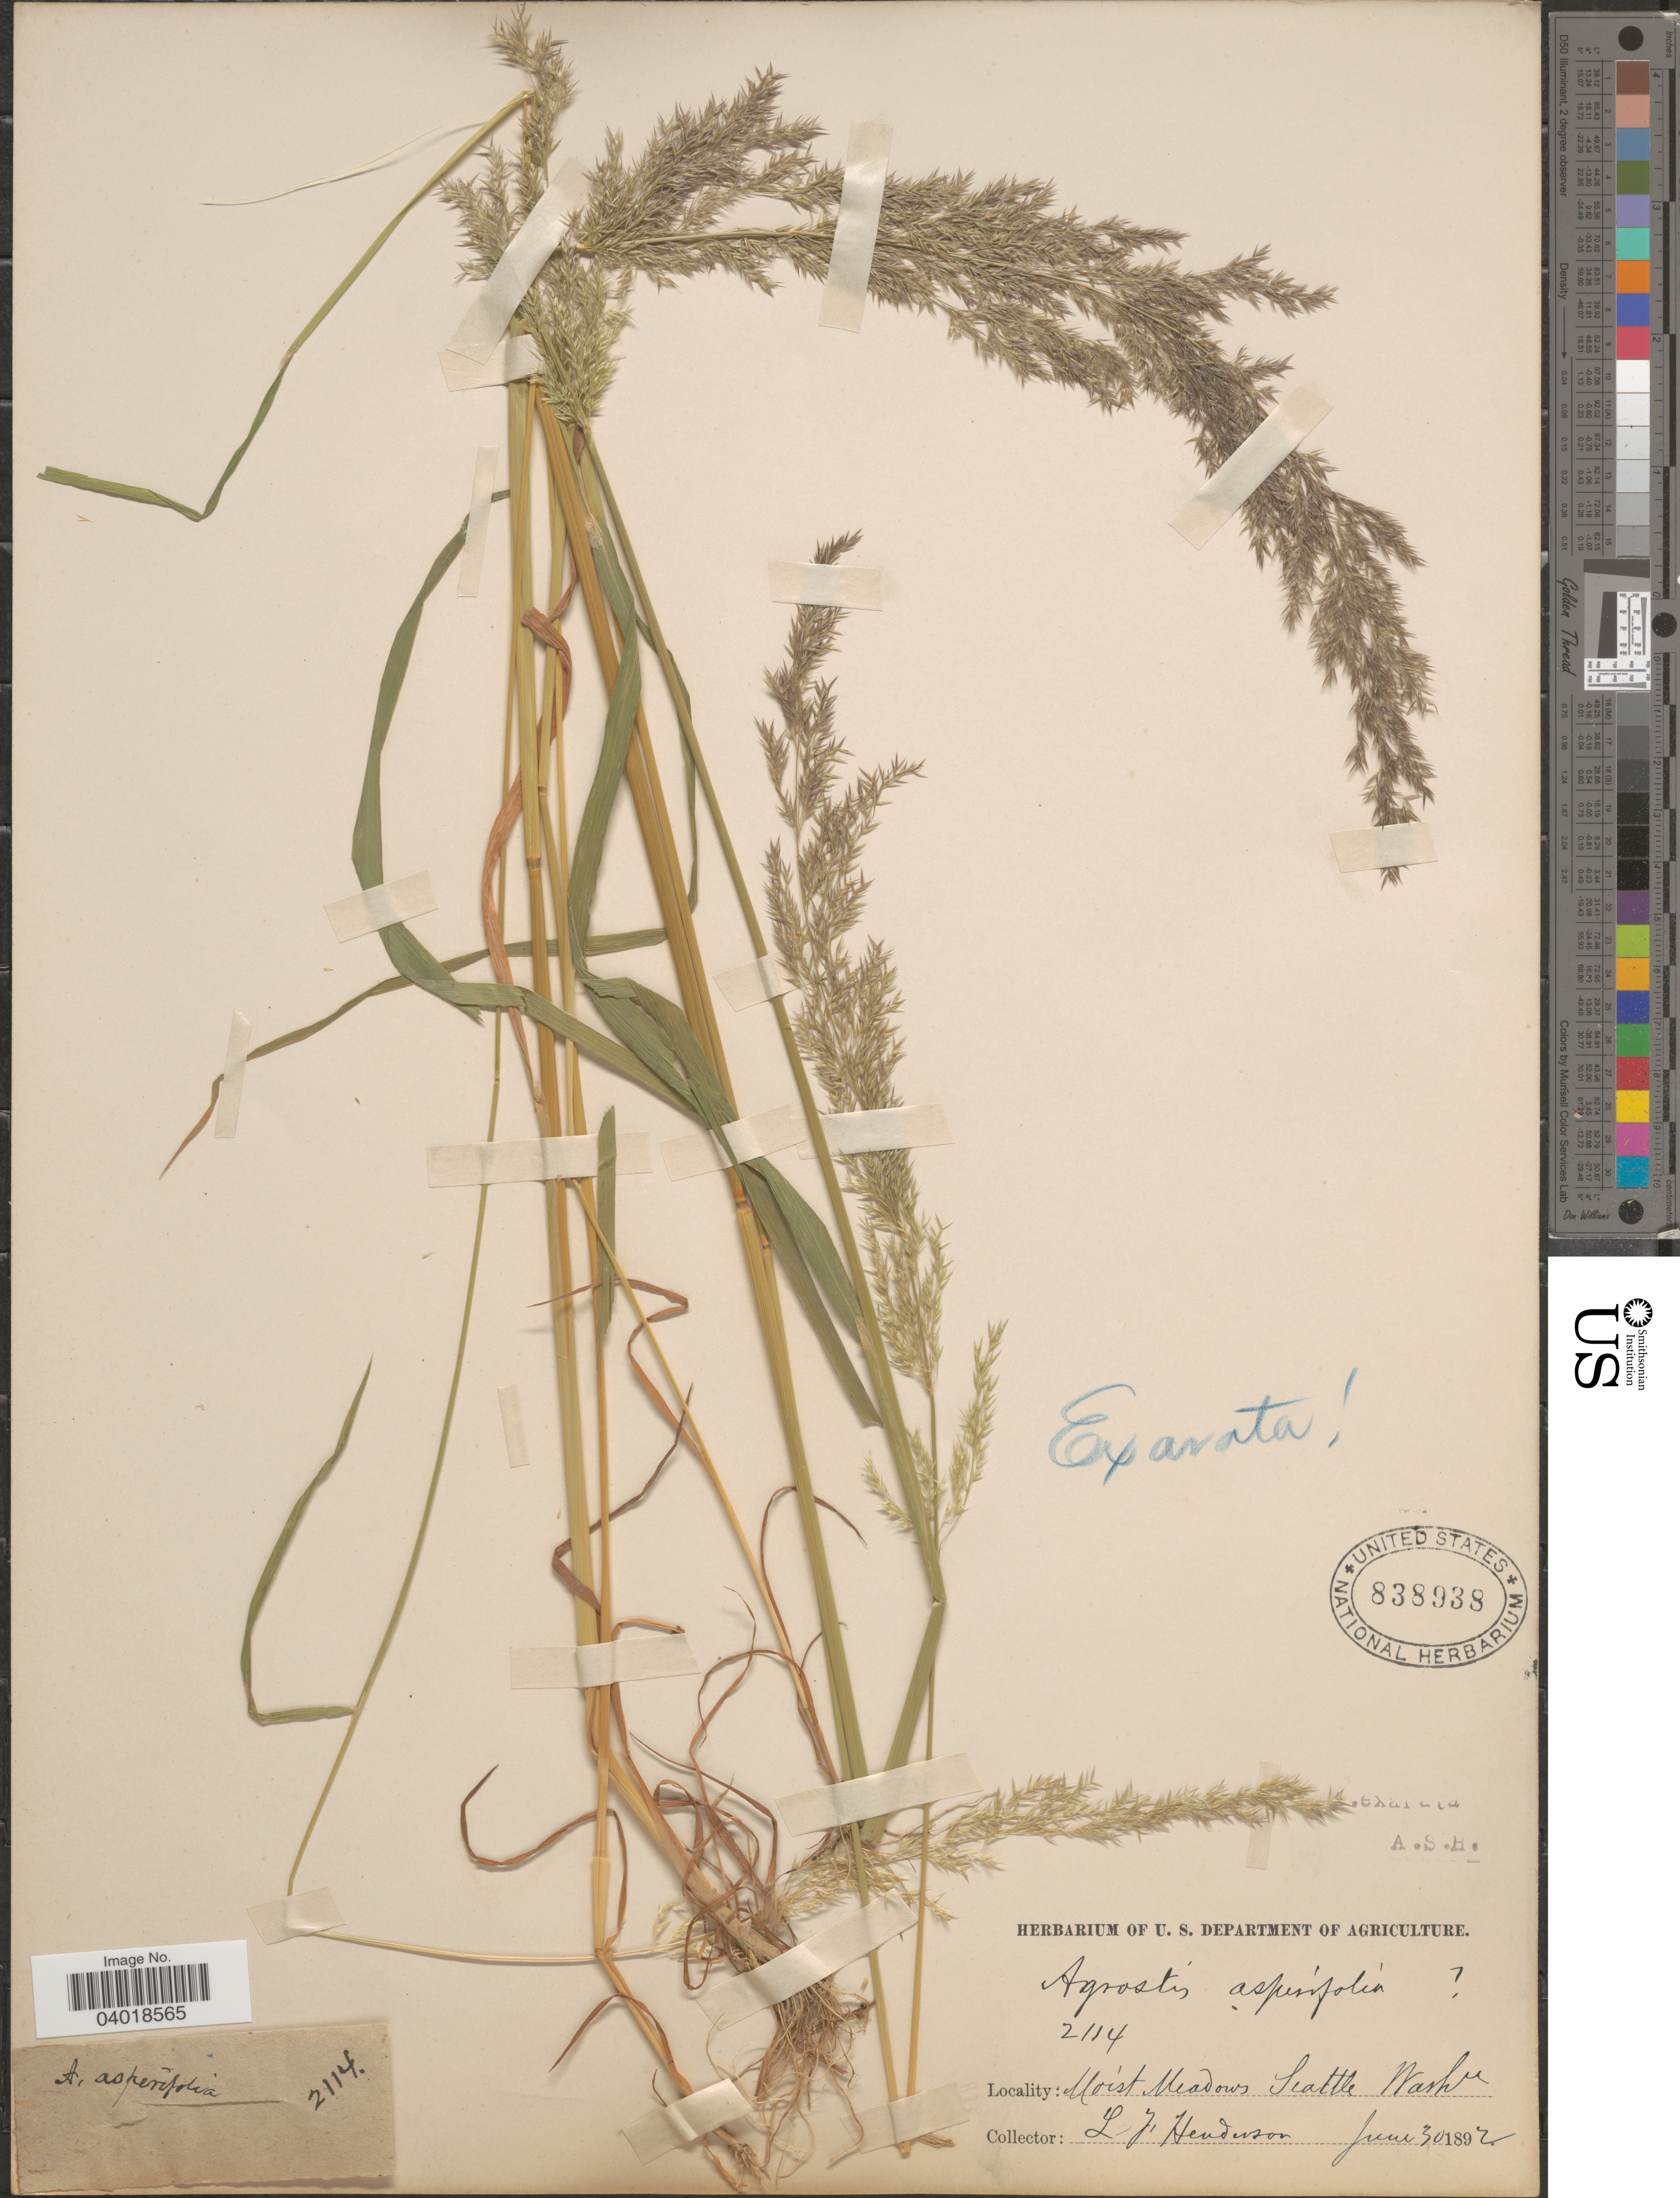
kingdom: Plantae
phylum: Tracheophyta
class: Liliopsida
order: Poales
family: Poaceae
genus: Agrostis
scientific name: Agrostis exarata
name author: Trin.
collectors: L. Henderson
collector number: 2114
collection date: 1892-06-30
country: United States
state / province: Washington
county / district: King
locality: Moist Meadows Seattle.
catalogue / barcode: US 838938